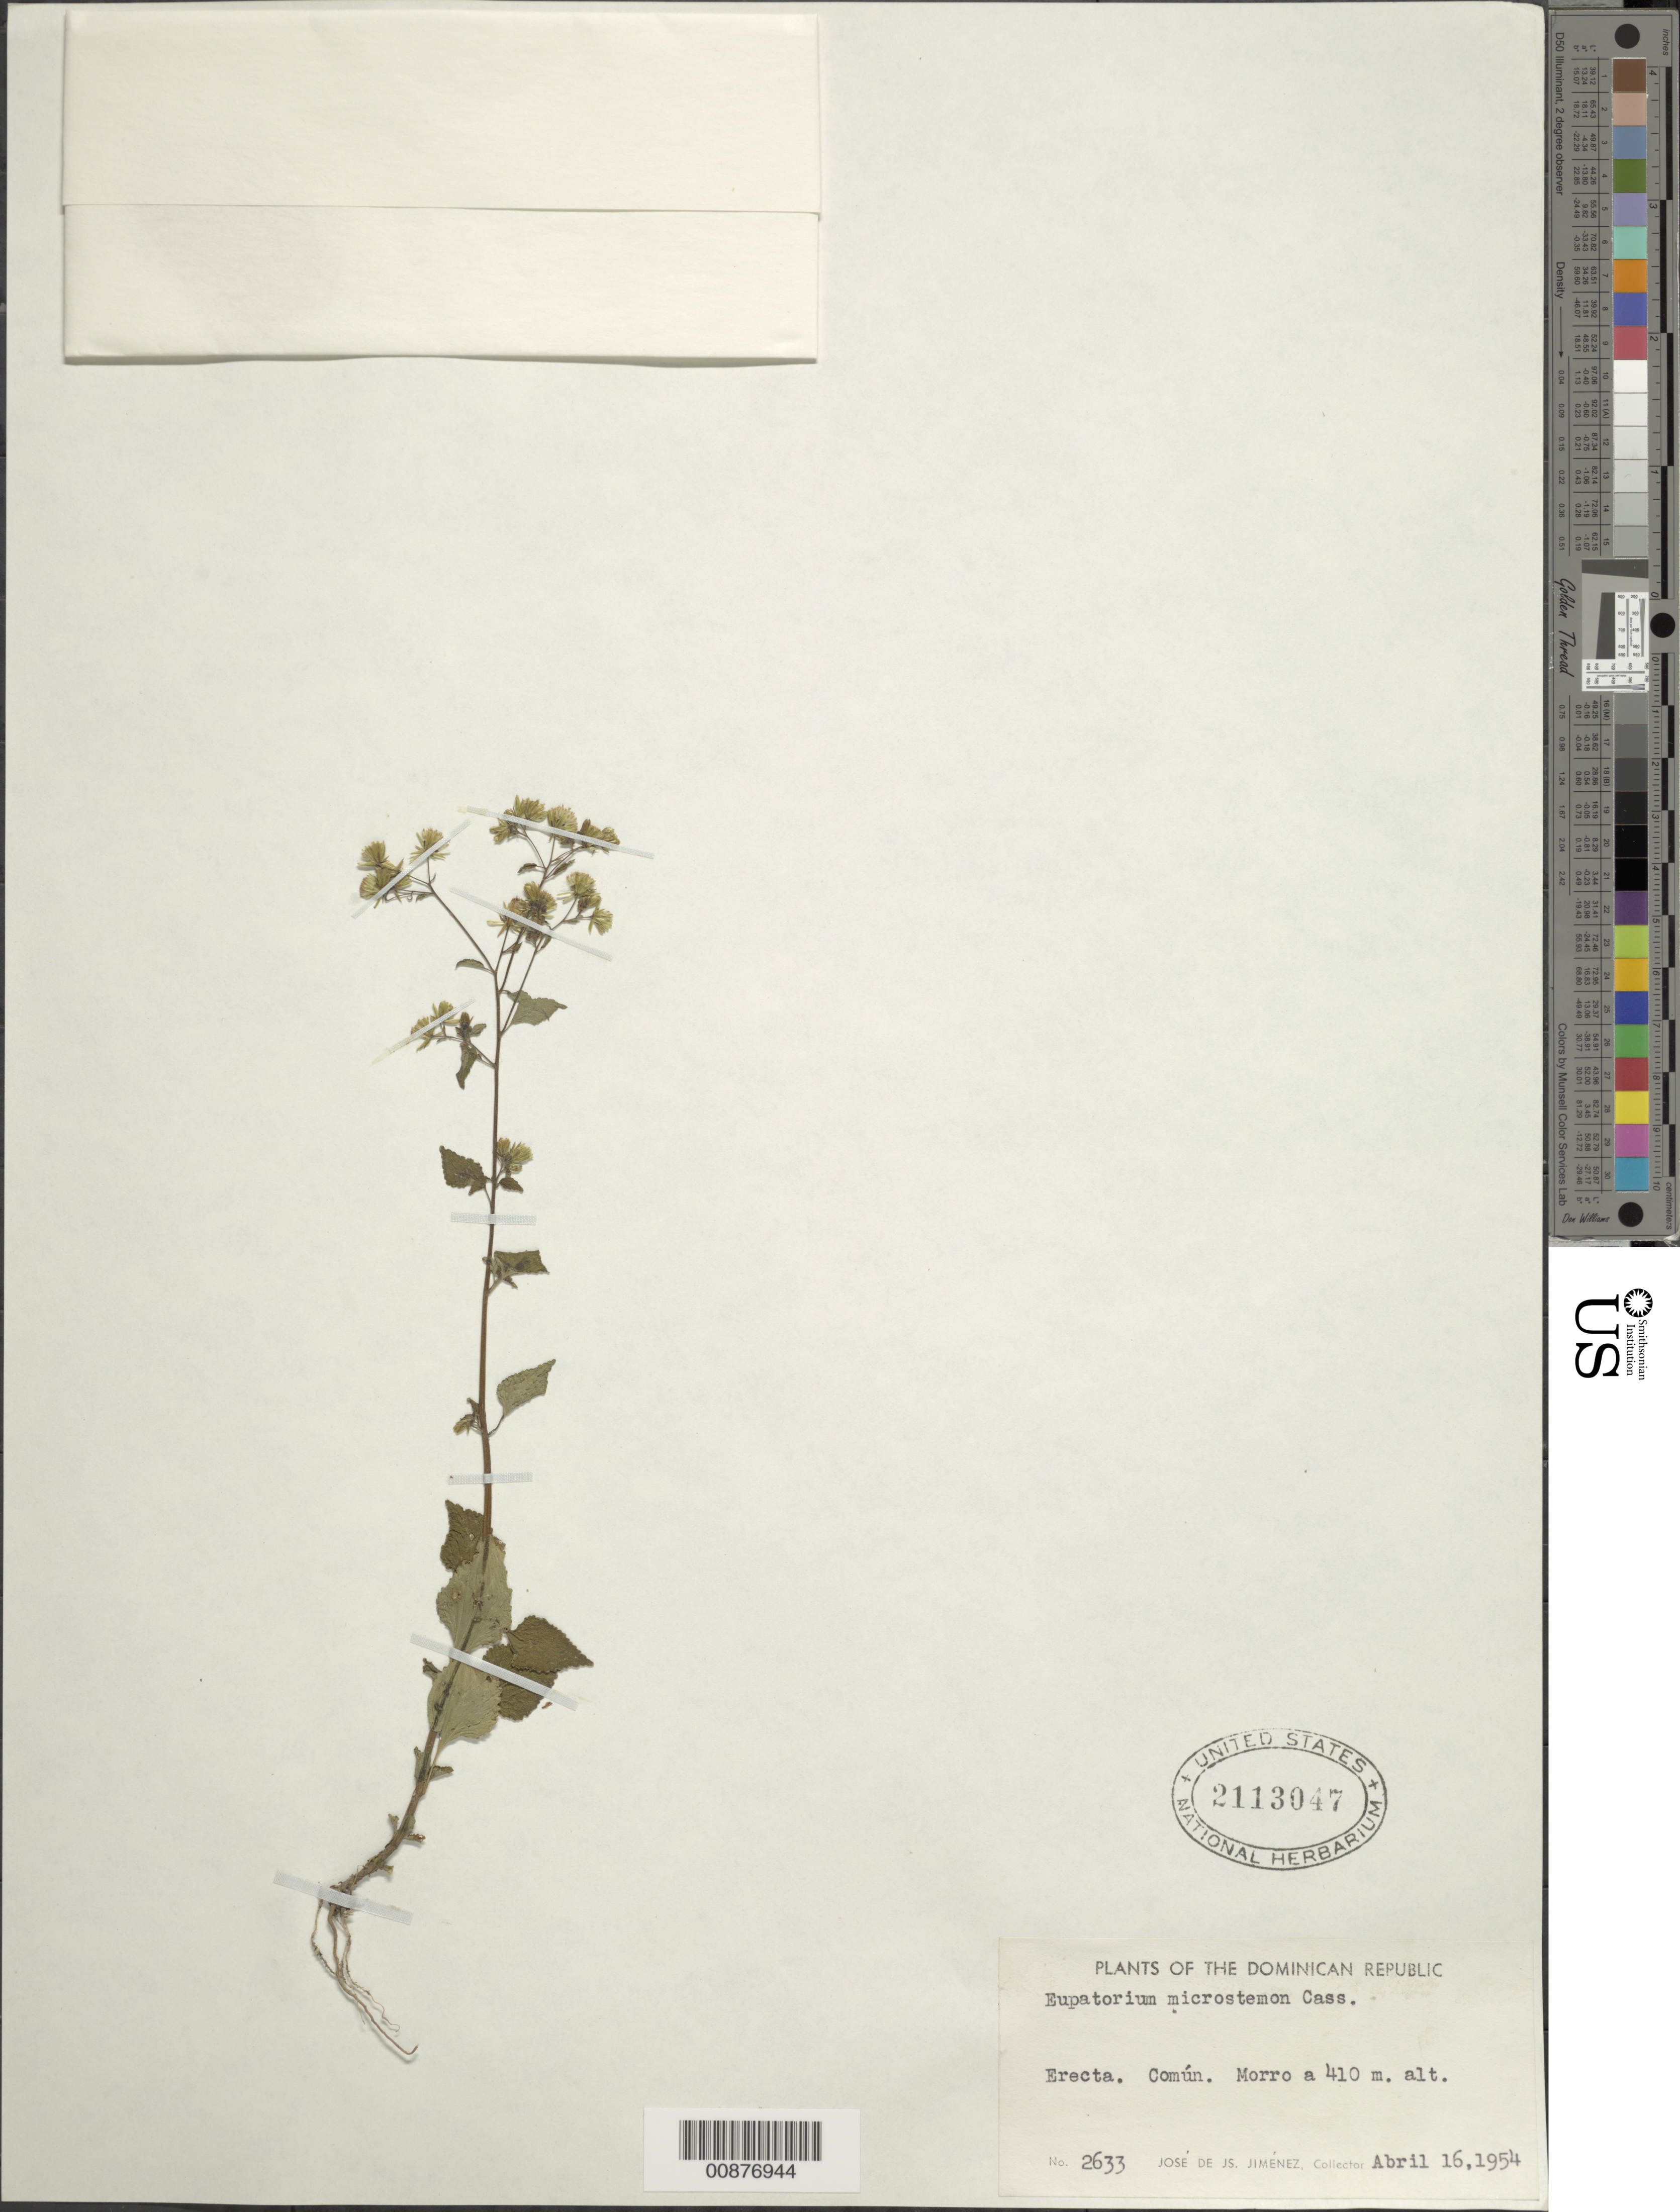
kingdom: Plantae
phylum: Tracheophyta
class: Magnoliopsida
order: Asterales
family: Asteraceae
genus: Fleischmannia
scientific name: Fleischmannia microstemon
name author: (Cass.) R.M. King & H. Rob.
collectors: J. J. Jiménez Almonte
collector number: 2633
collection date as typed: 16 Apr 1954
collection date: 1954-04-16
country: Dominican Republic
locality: Morro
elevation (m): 410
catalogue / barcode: US 2113047